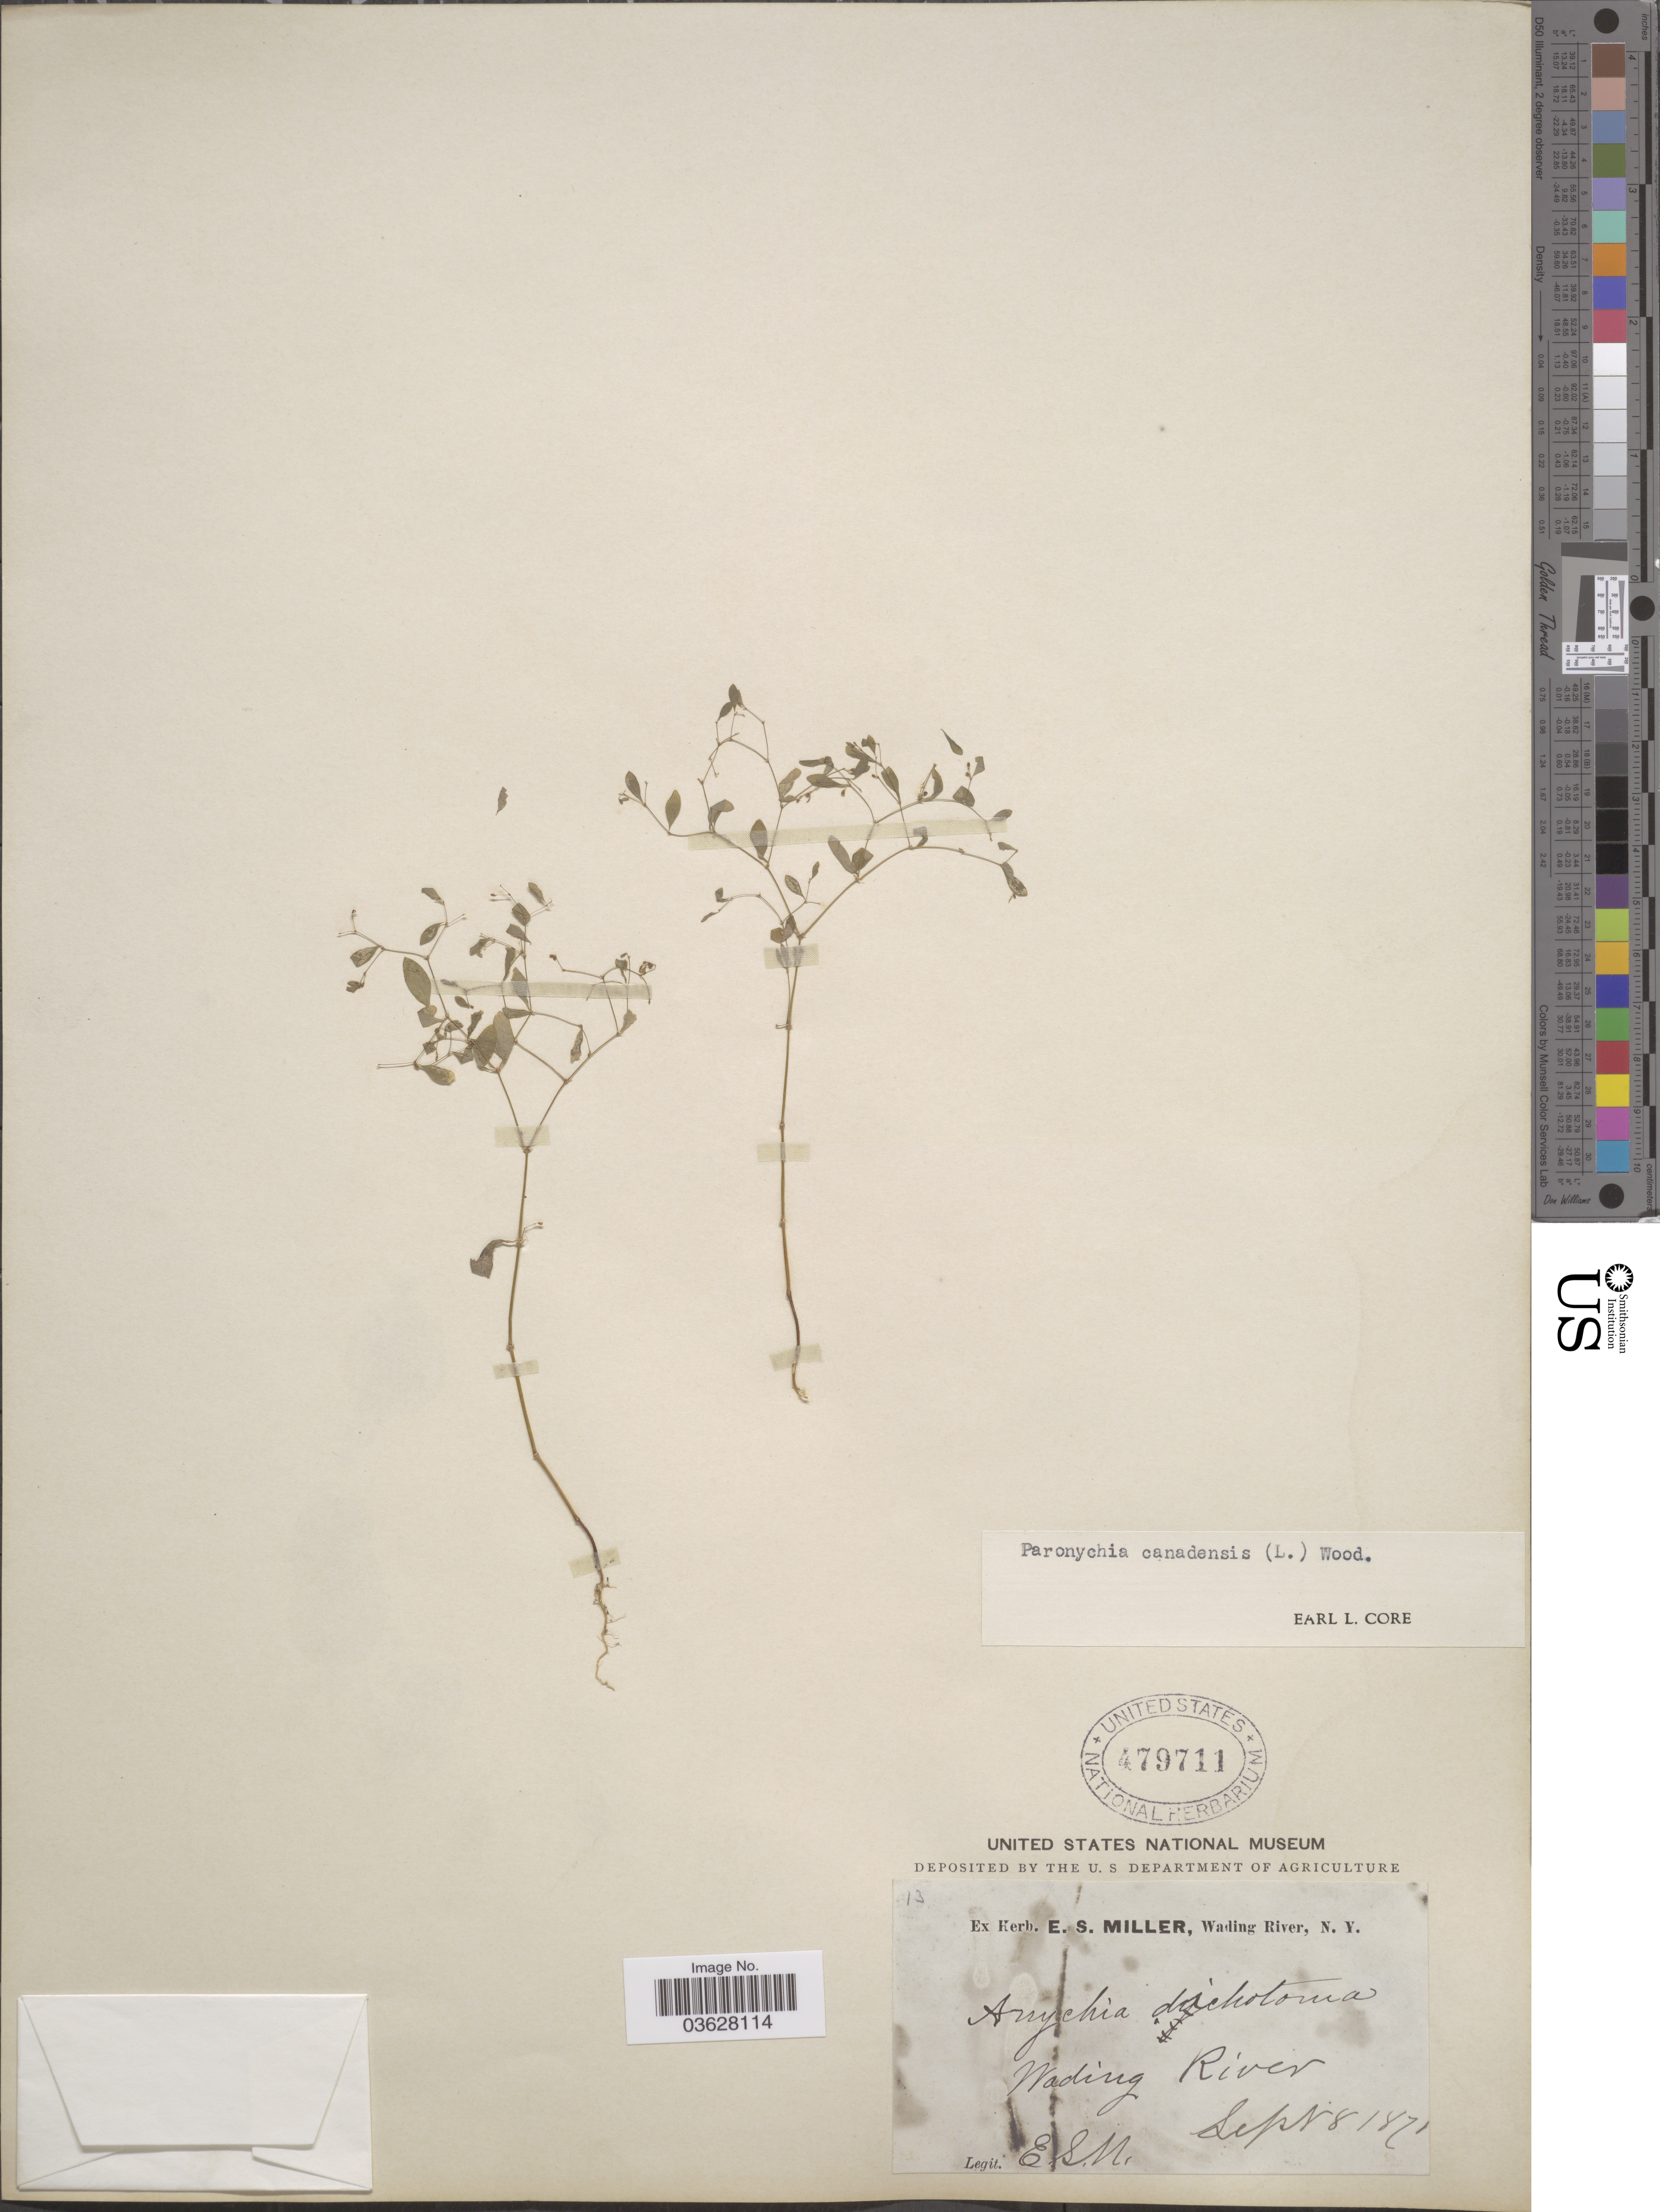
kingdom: Plantae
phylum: Tracheophyta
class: Magnoliopsida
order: Caryophyllales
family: Caryophyllaceae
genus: Paronychia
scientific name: Paronychia canadensis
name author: (L.) Alph. Wood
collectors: E. S. Miller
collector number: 13?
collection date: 1871-09-08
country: United States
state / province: New York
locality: Wading River.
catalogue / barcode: US 479711